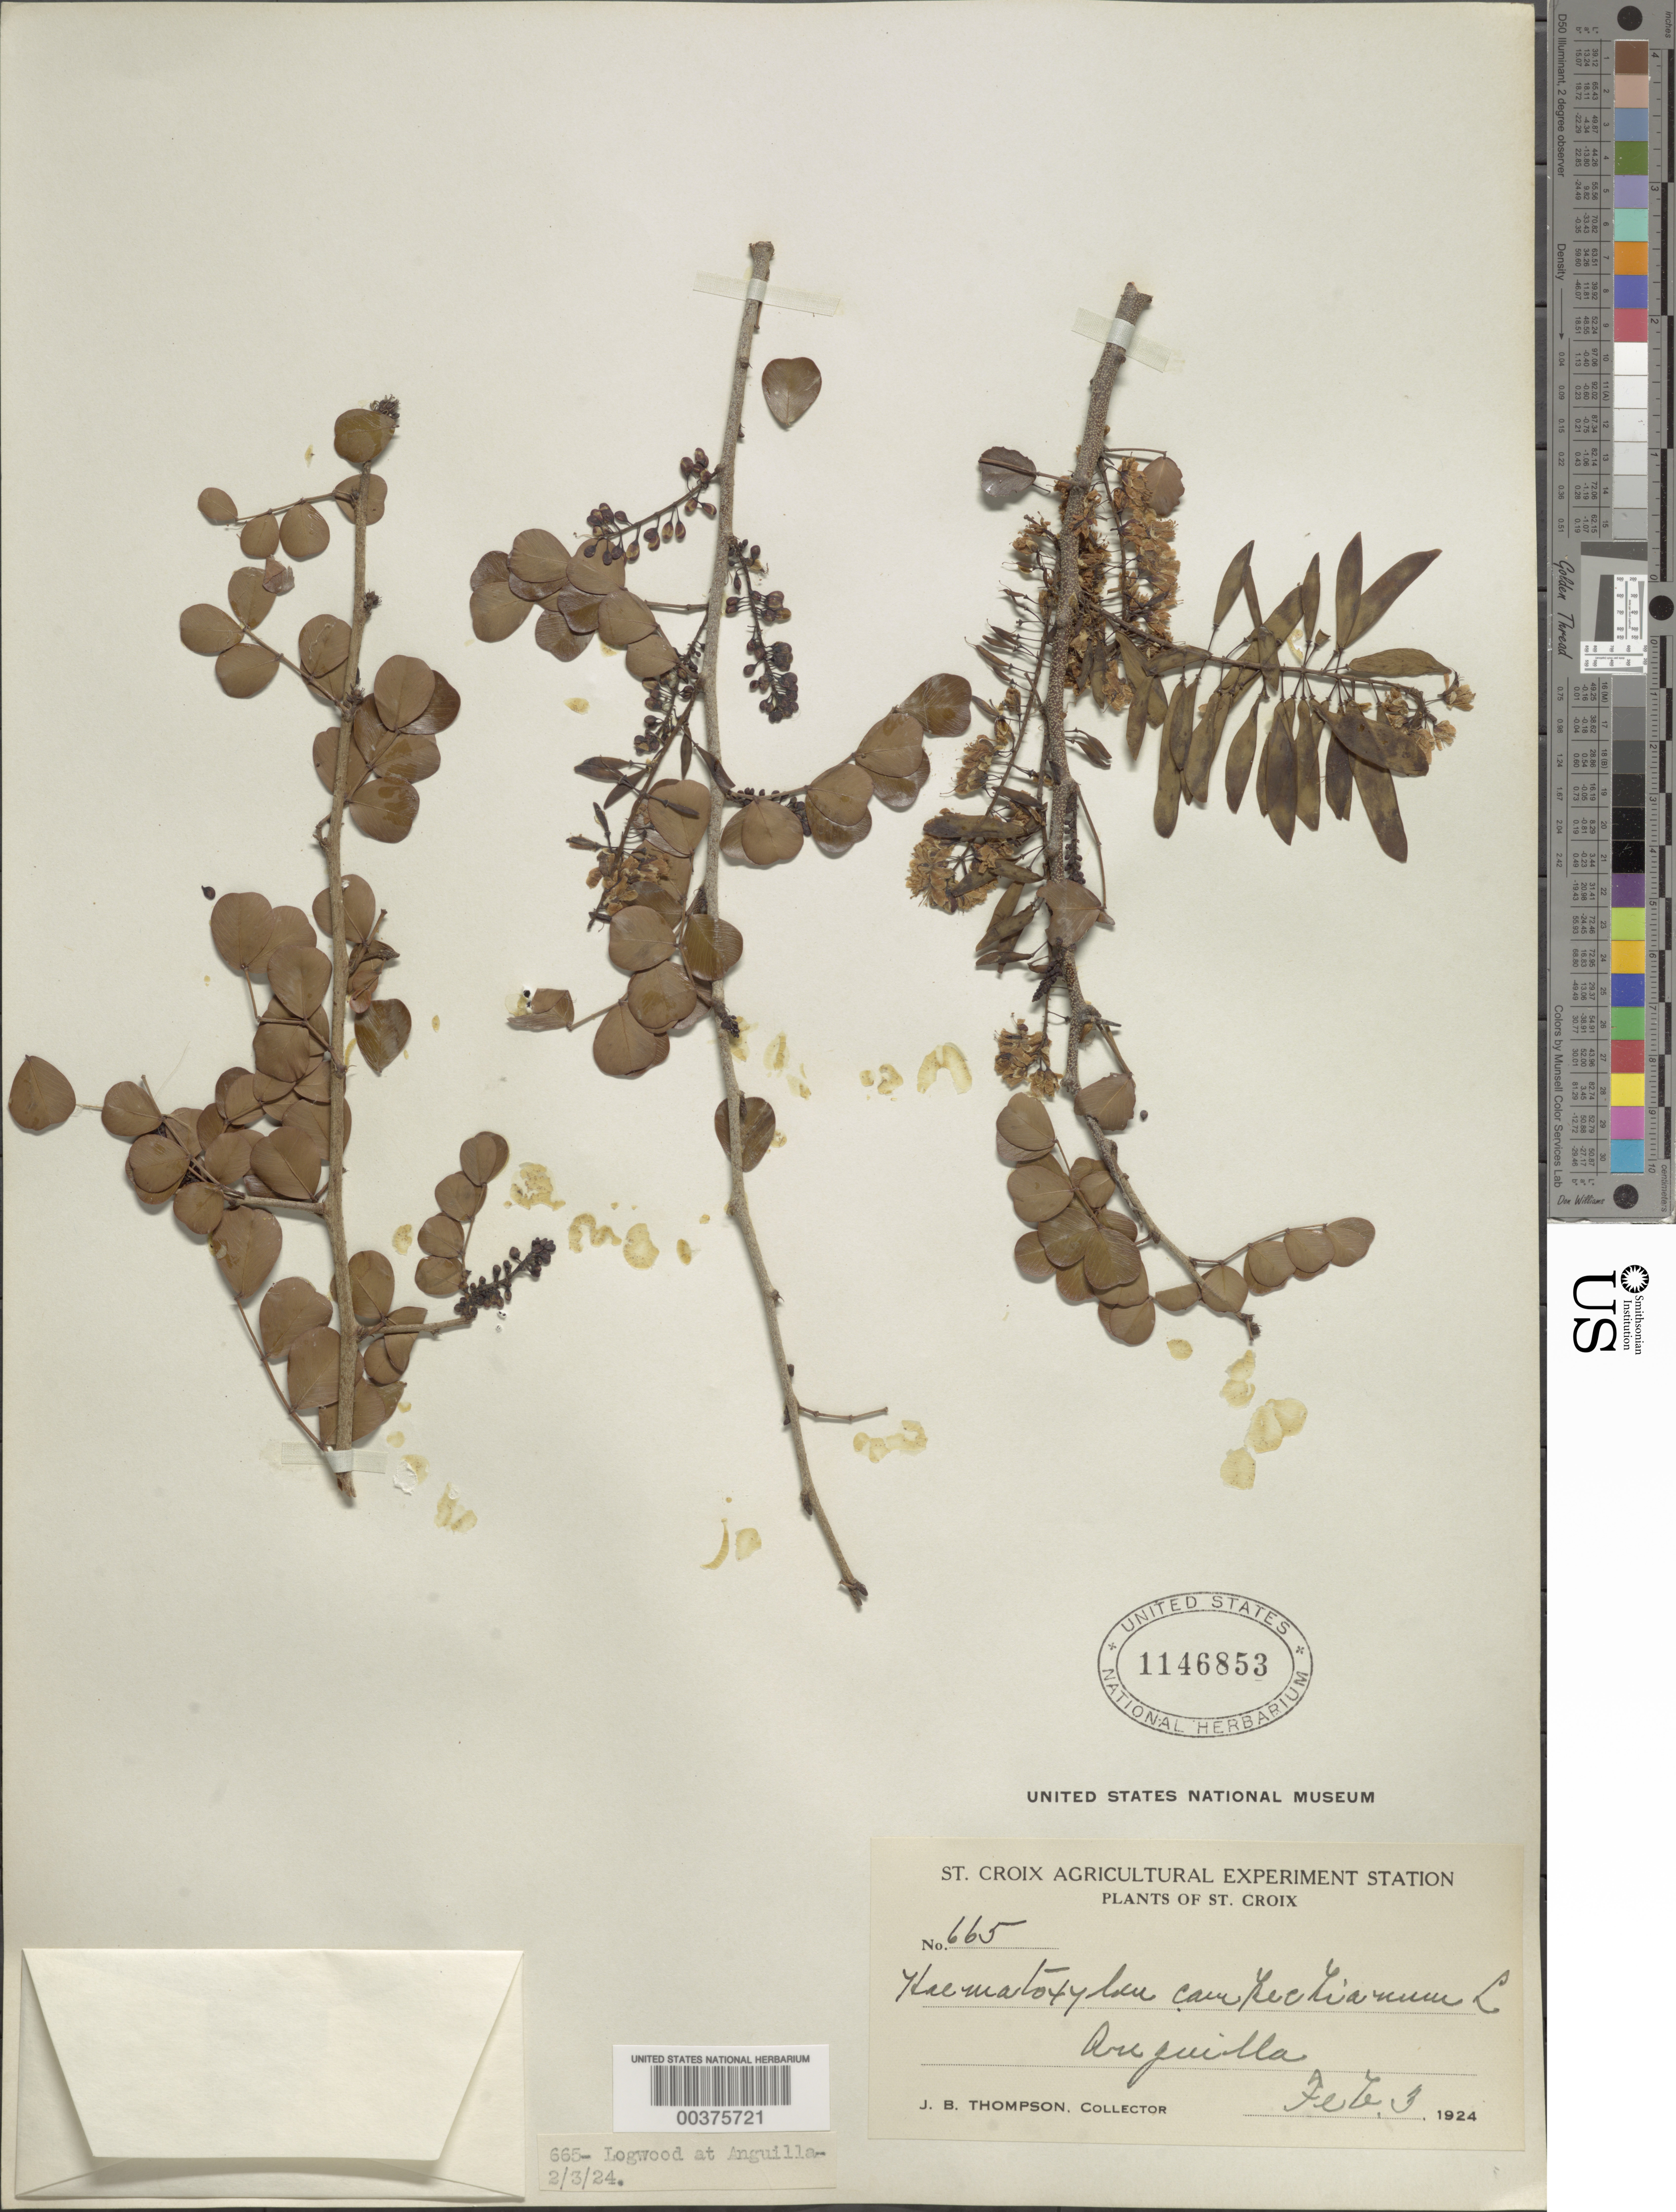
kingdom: Plantae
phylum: Tracheophyta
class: Magnoliopsida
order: Fabales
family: Fabaceae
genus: Haematoxylum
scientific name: Haematoxylum campechianum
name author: L.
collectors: J. B. Thompson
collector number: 665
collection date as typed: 03 Feb 1924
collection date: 1924-02-03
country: U.S. Virgin Islands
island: St. Croix Island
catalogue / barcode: US 1146853